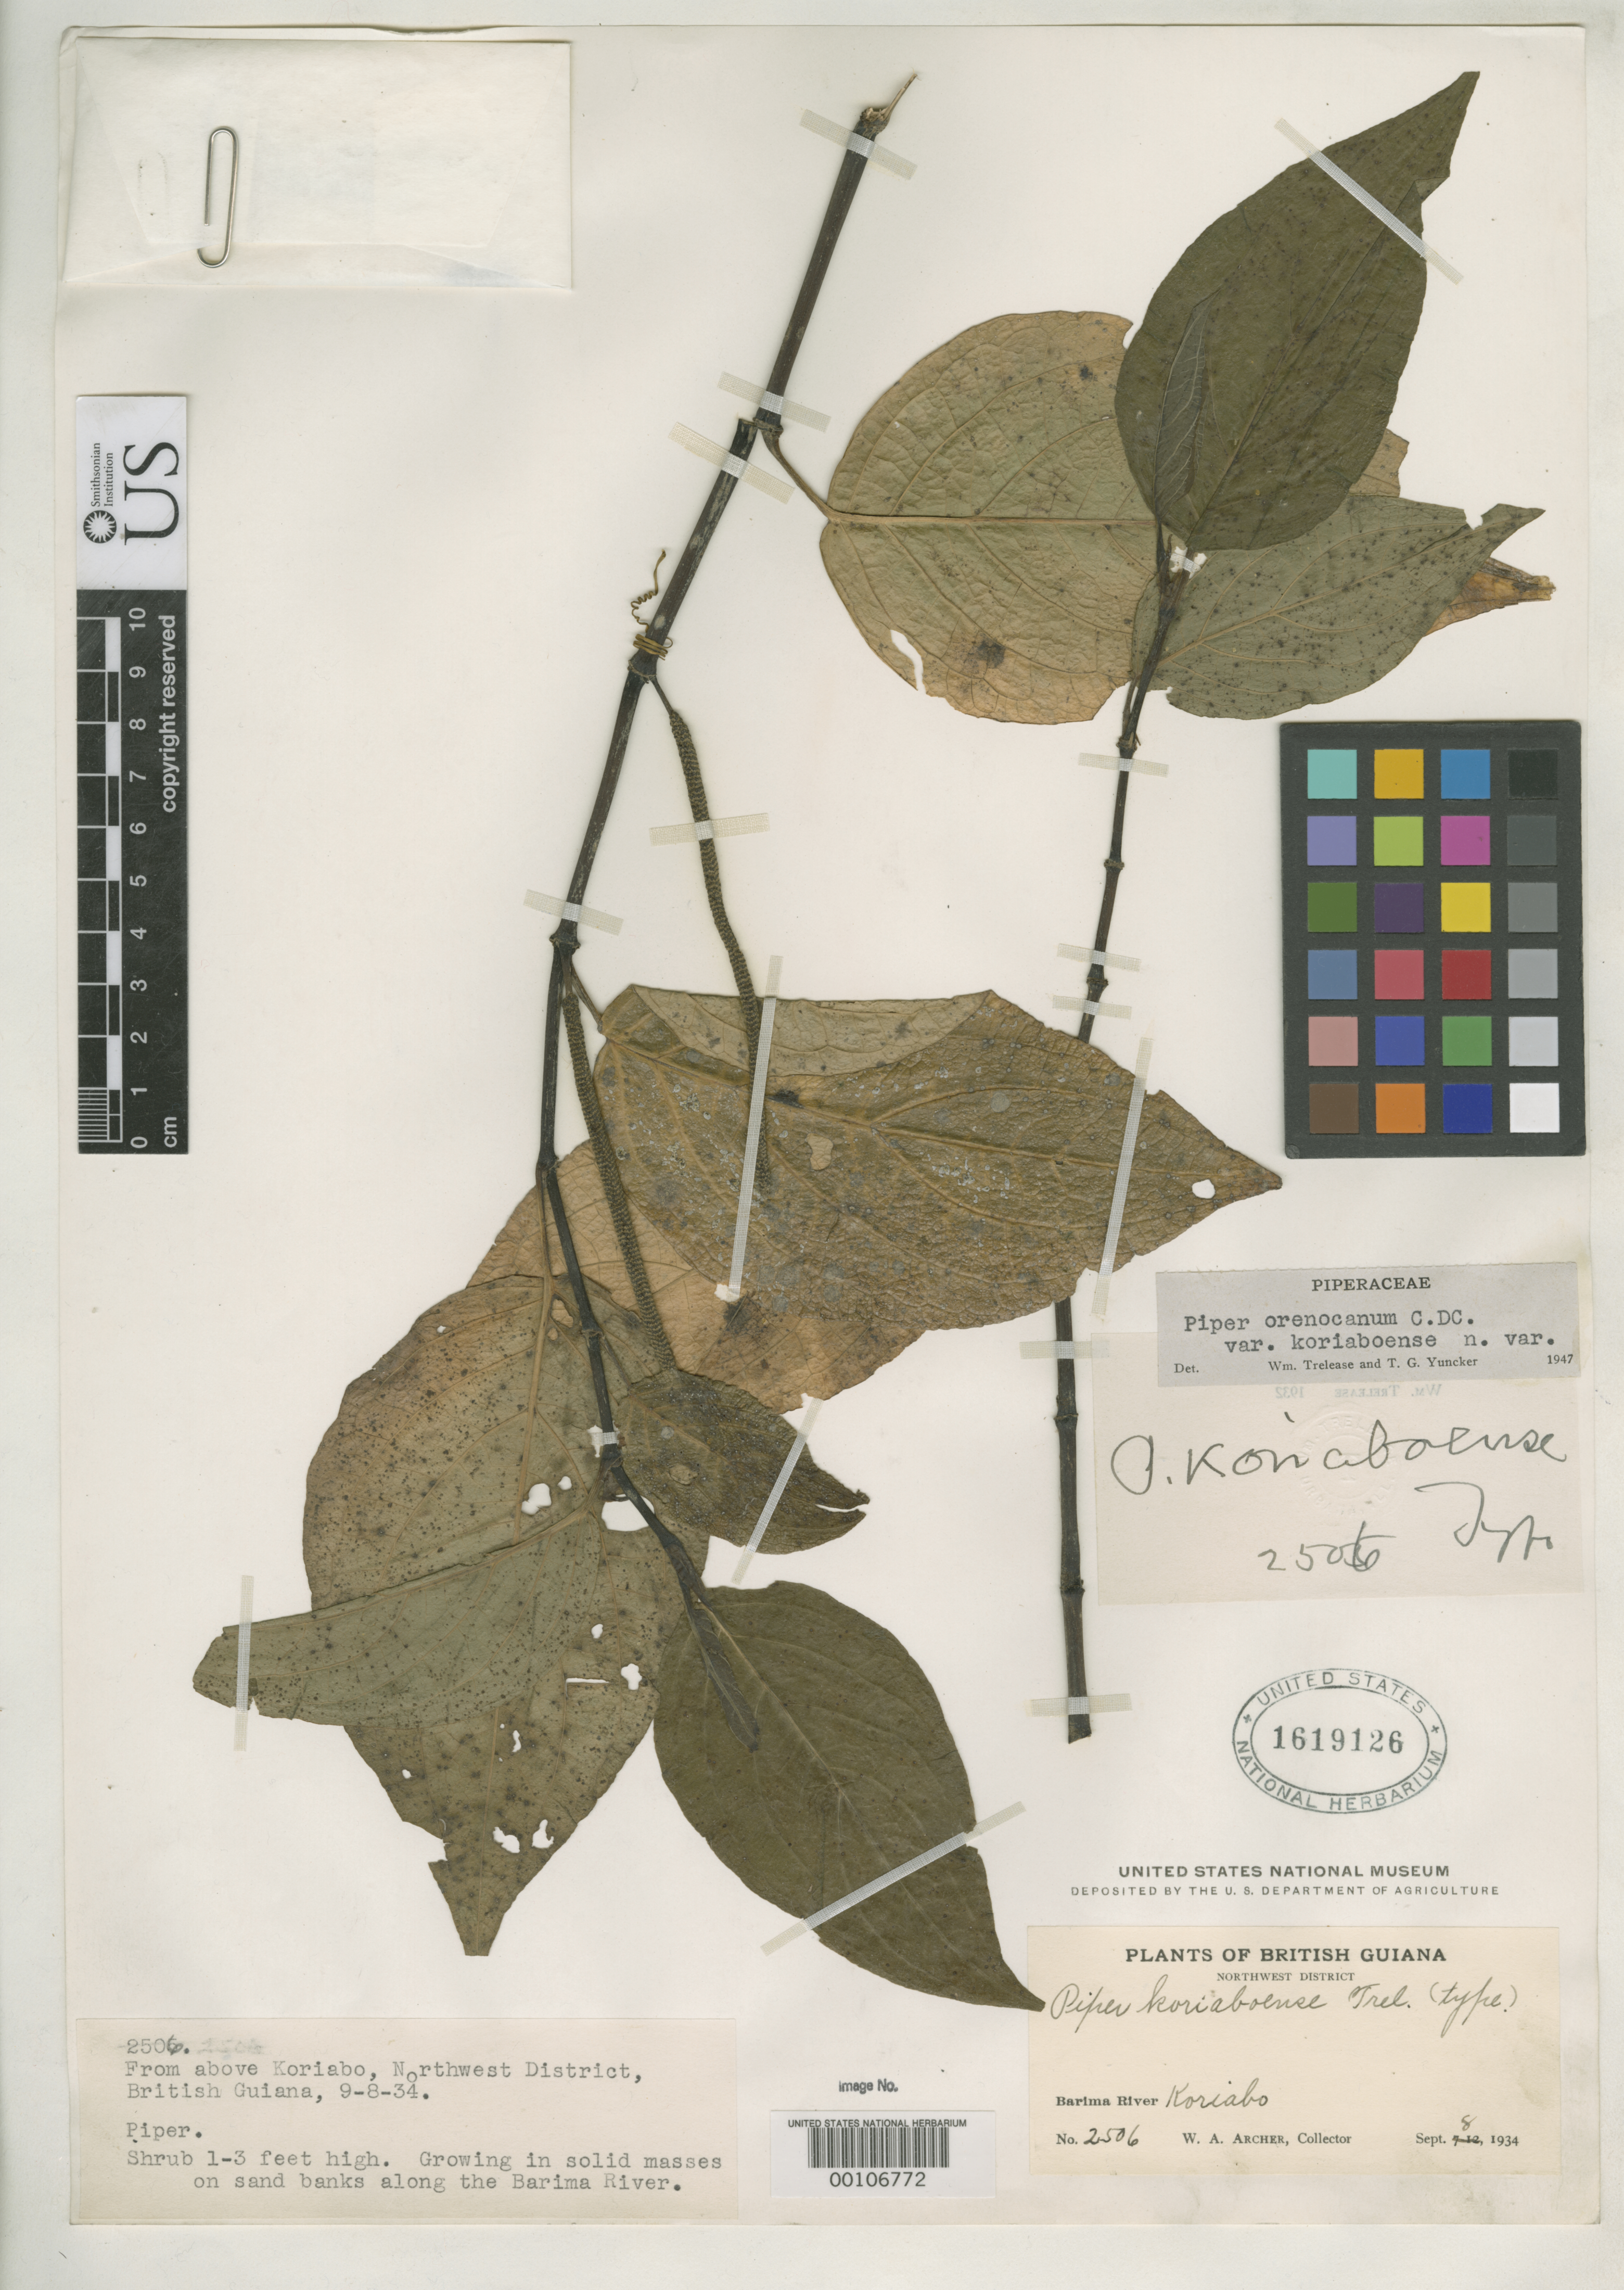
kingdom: Plantae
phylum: Tracheophyta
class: Magnoliopsida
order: Piperales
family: Piperaceae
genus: Piper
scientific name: Piper orenocanum var. koriaboense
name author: Trel. & Yunck.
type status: Holotype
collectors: W. A. Archer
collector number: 2506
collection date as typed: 08 Sep 1934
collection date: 1934-09-08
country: Guyana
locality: Barima River, above Koriabo.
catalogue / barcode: US 1619126